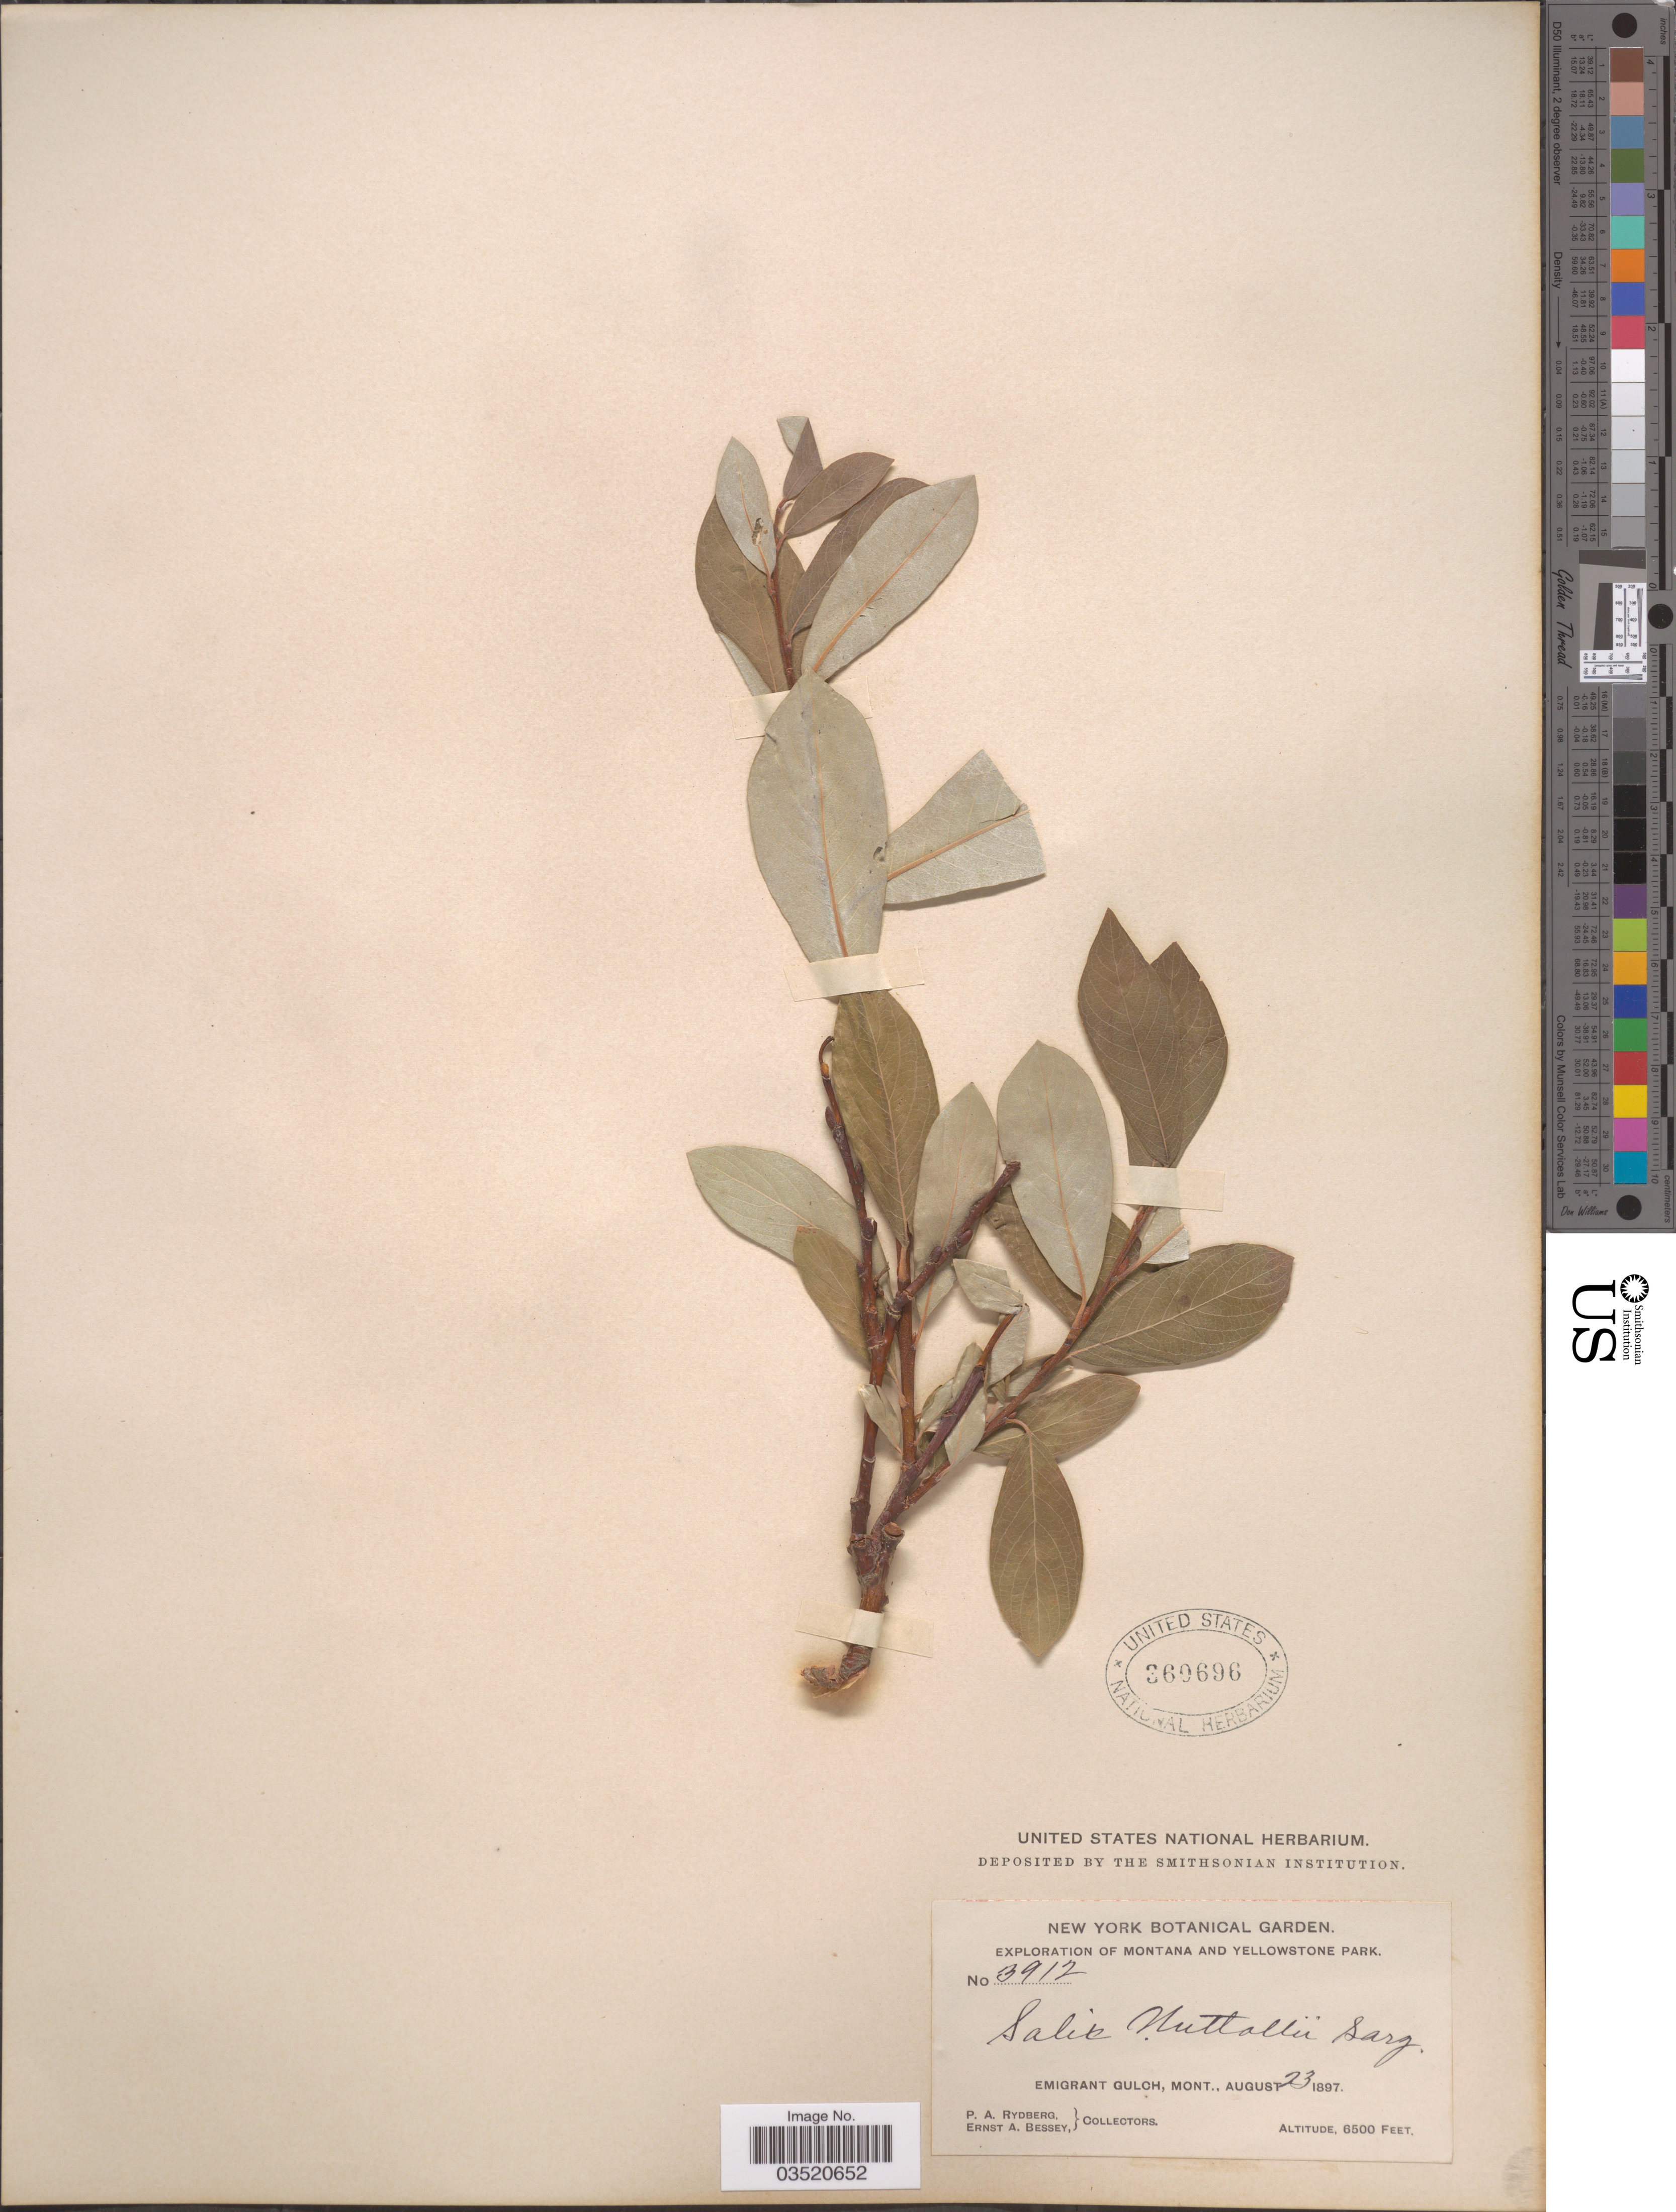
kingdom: Plantae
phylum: Tracheophyta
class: Magnoliopsida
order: Malpighiales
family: Salicaceae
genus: Salix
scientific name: Salix scouleriana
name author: Barratt ex Hook.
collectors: P. A. Rydberg & E. A. Bessey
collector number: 3912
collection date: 1897-08-23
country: United States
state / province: Montana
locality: Yellowstone Park. Emigrant Gulch.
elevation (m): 1981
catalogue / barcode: US 360696